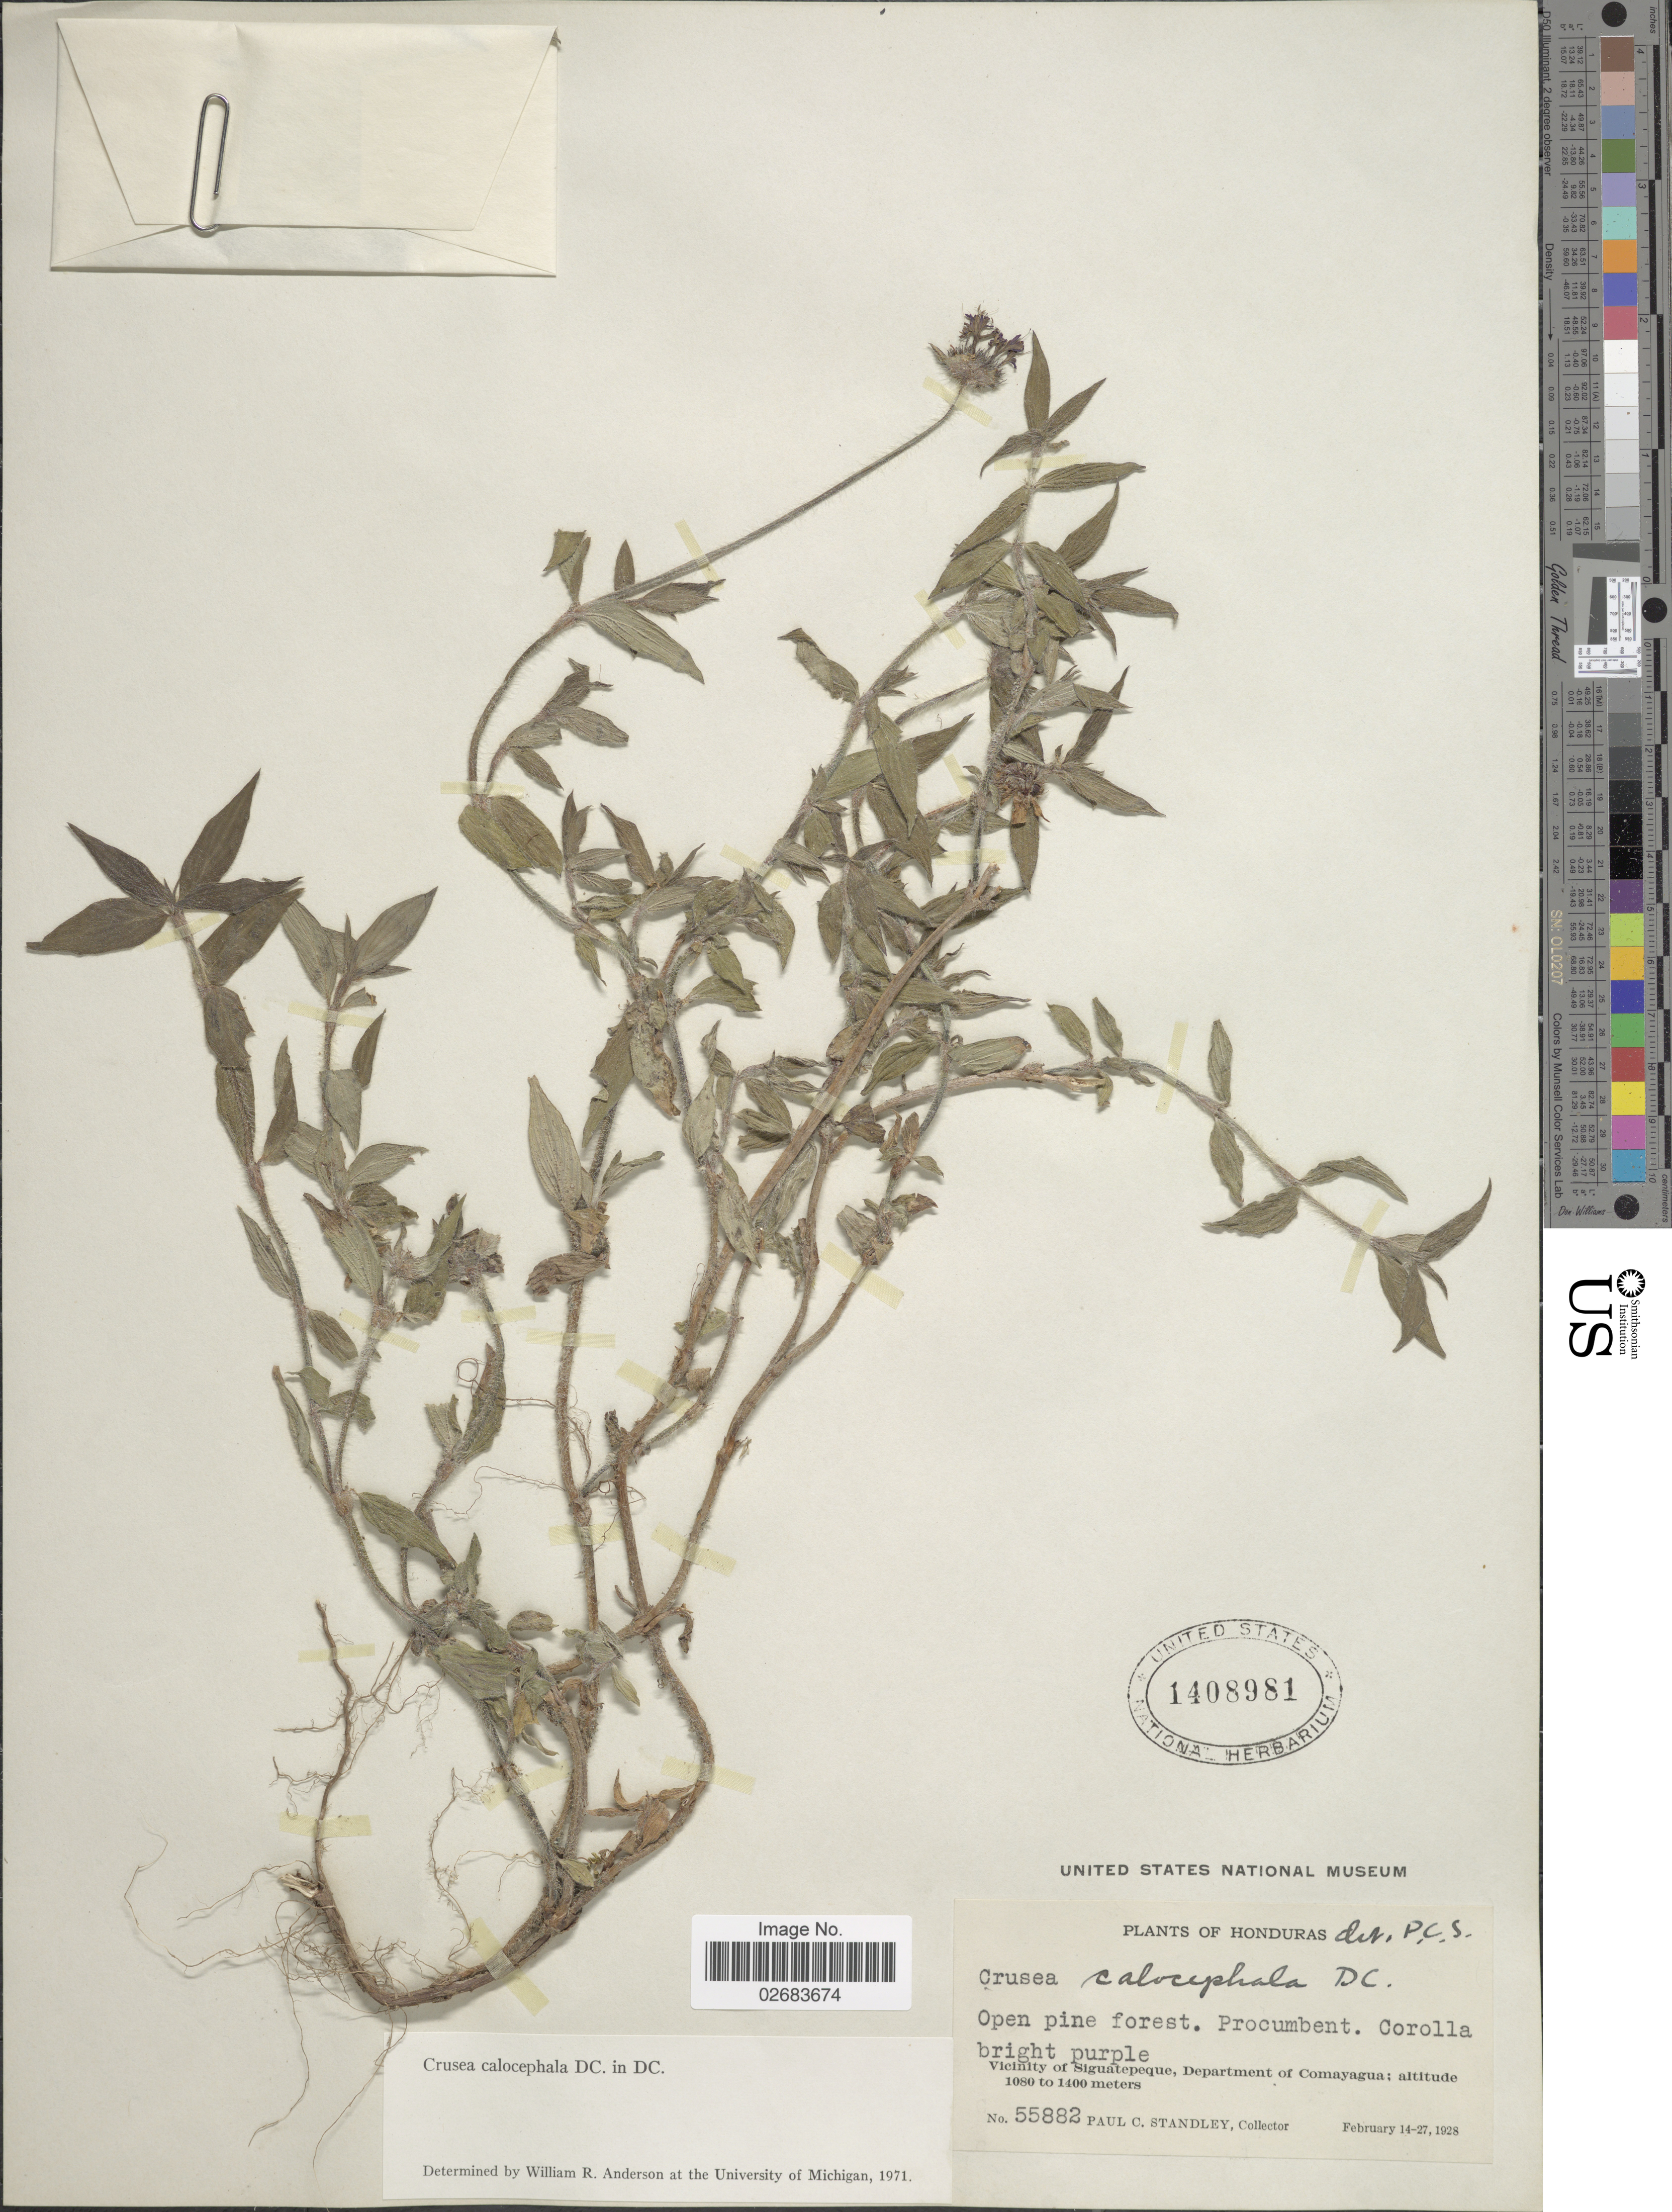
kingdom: Plantae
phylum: Tracheophyta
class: Magnoliopsida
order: Gentianales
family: Rubiaceae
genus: Crusea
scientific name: Crusea calocephala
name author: DC.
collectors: P. C. Standley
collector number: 55882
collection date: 1928-02-14/1928-02-27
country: Honduras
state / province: Comayagua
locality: Vicinity of Siguatepeque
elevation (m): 1080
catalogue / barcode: US 1408981